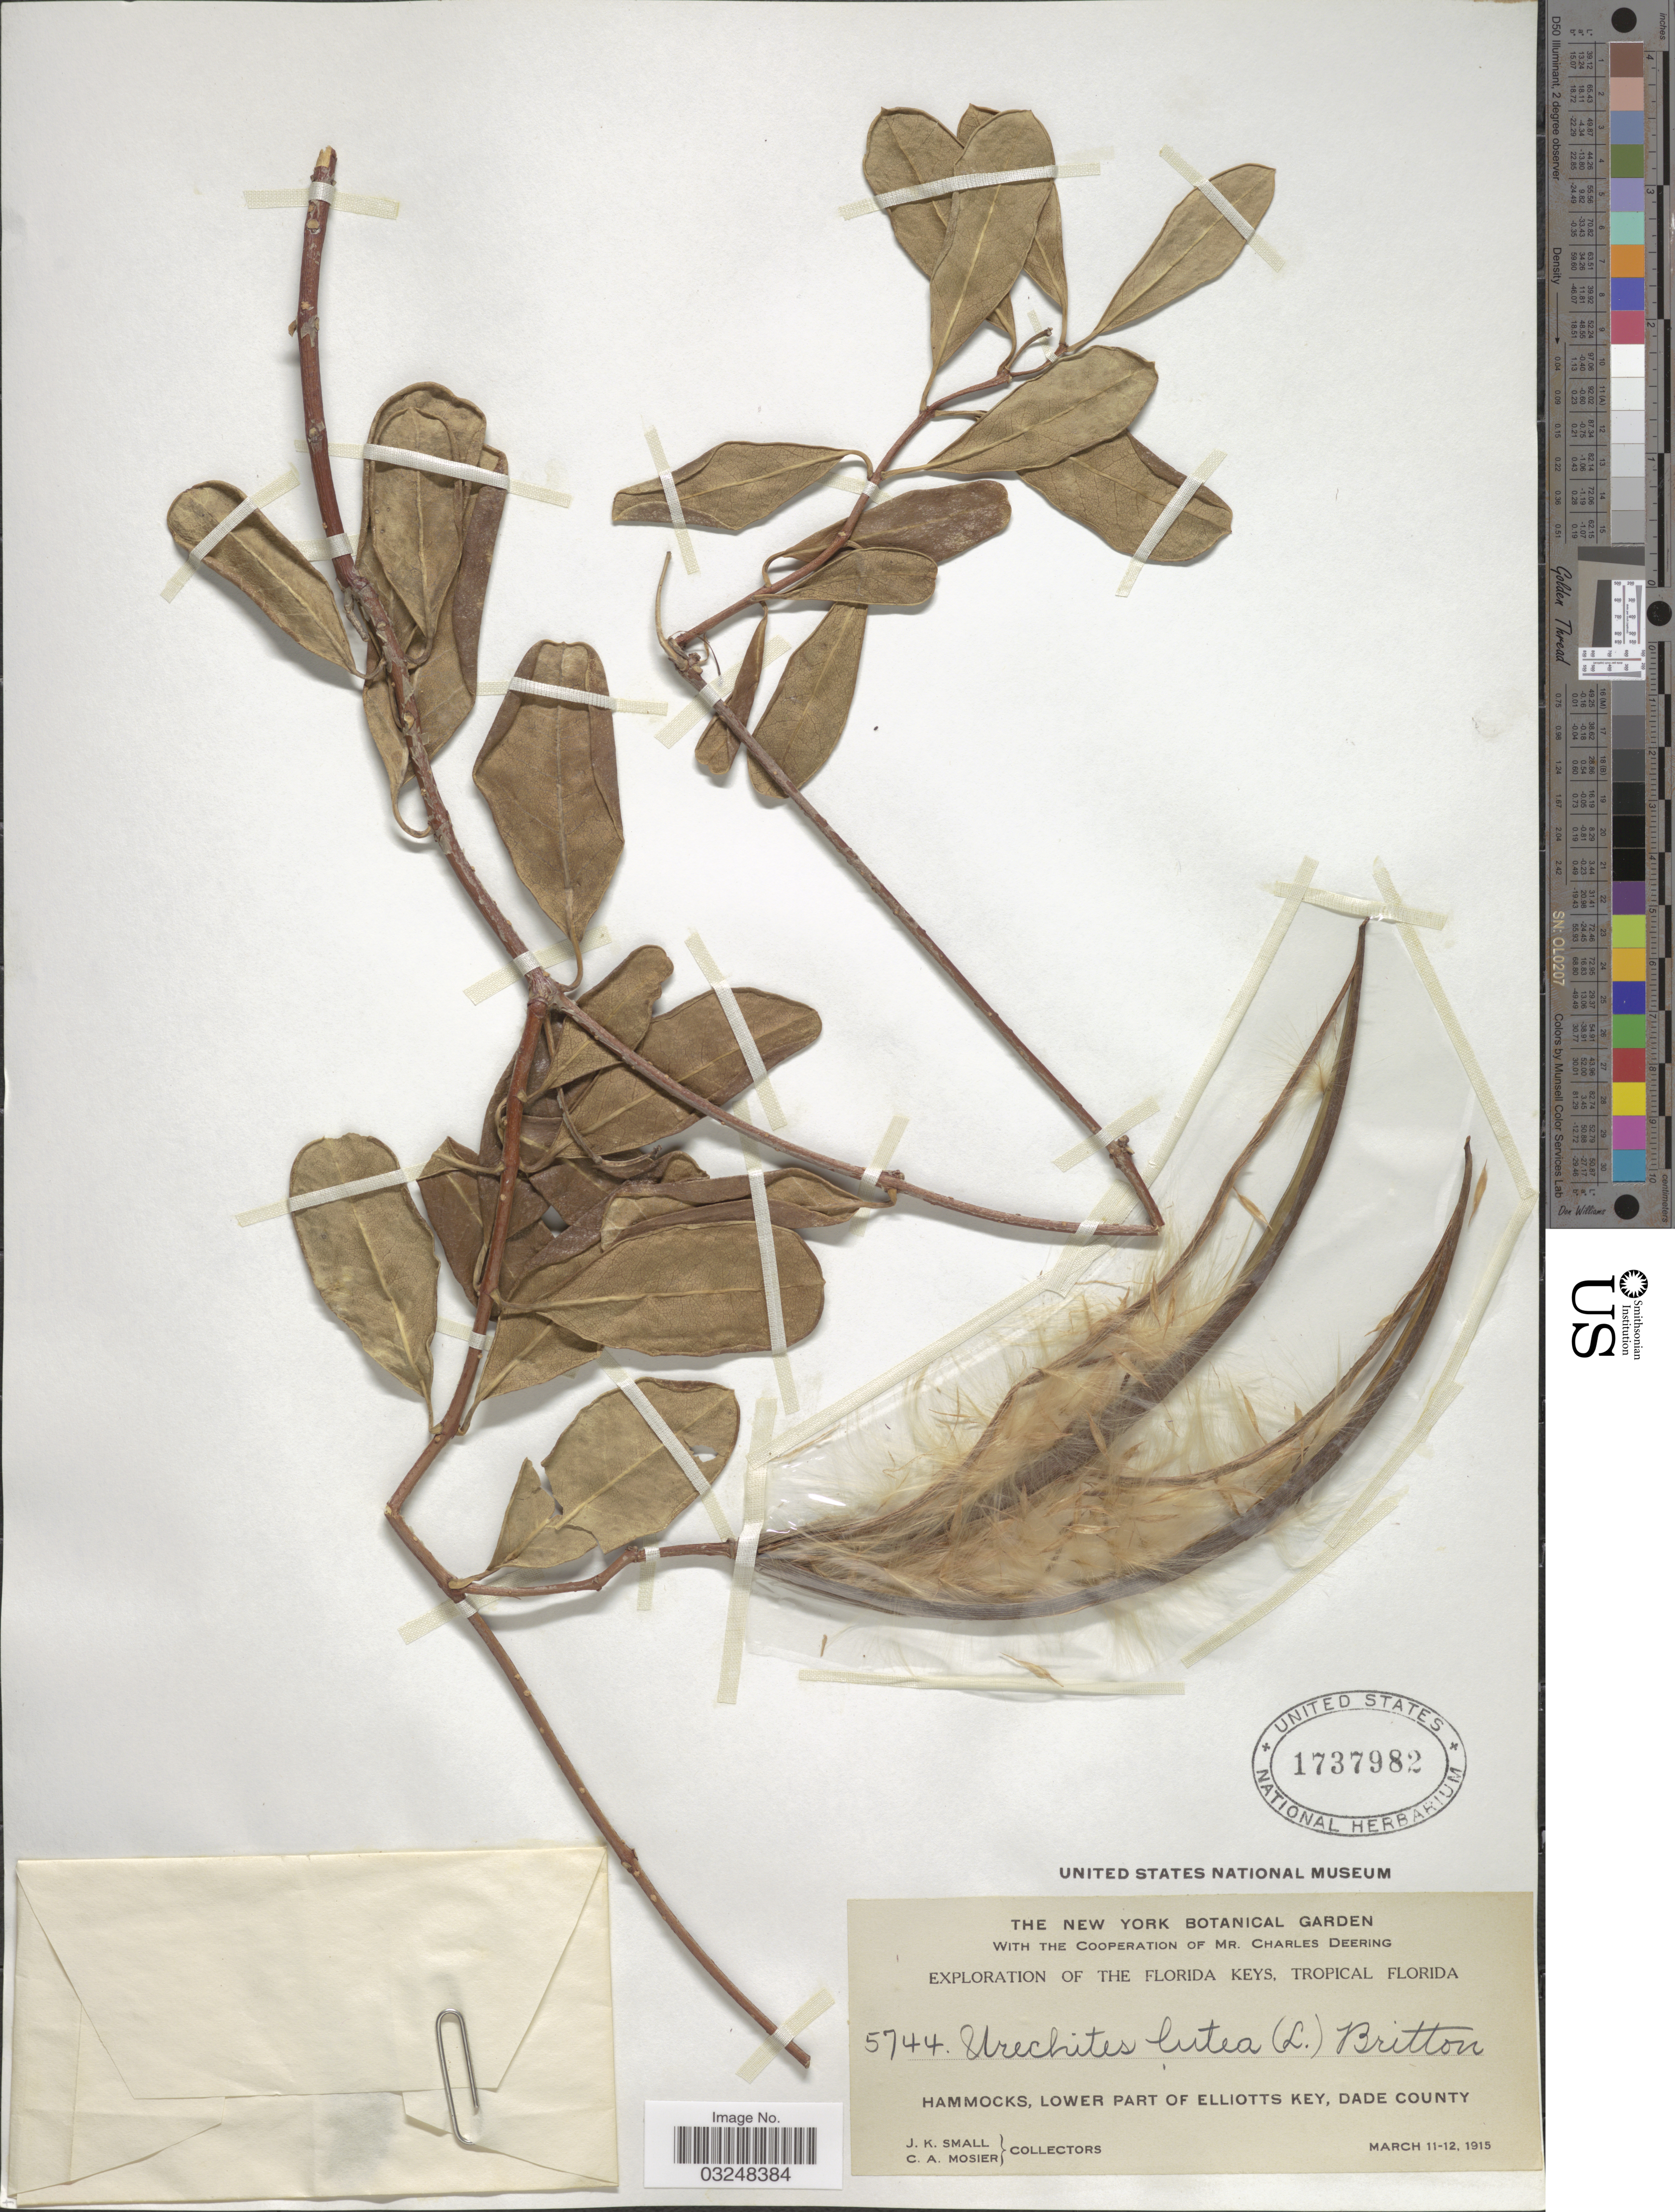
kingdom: Plantae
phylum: Tracheophyta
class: Magnoliopsida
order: Gentianales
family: Apocynaceae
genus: Urechites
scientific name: Urechites lutea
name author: (L.) Britton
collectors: J. K. Small & C. A. Mosier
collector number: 5744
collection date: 1915-03-11/1915-03-12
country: United States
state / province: Florida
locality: The Florida Keys, Tropical Florida. Hammocks, Lower part of Elliotts Key, Dade County.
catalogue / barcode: US 1737982